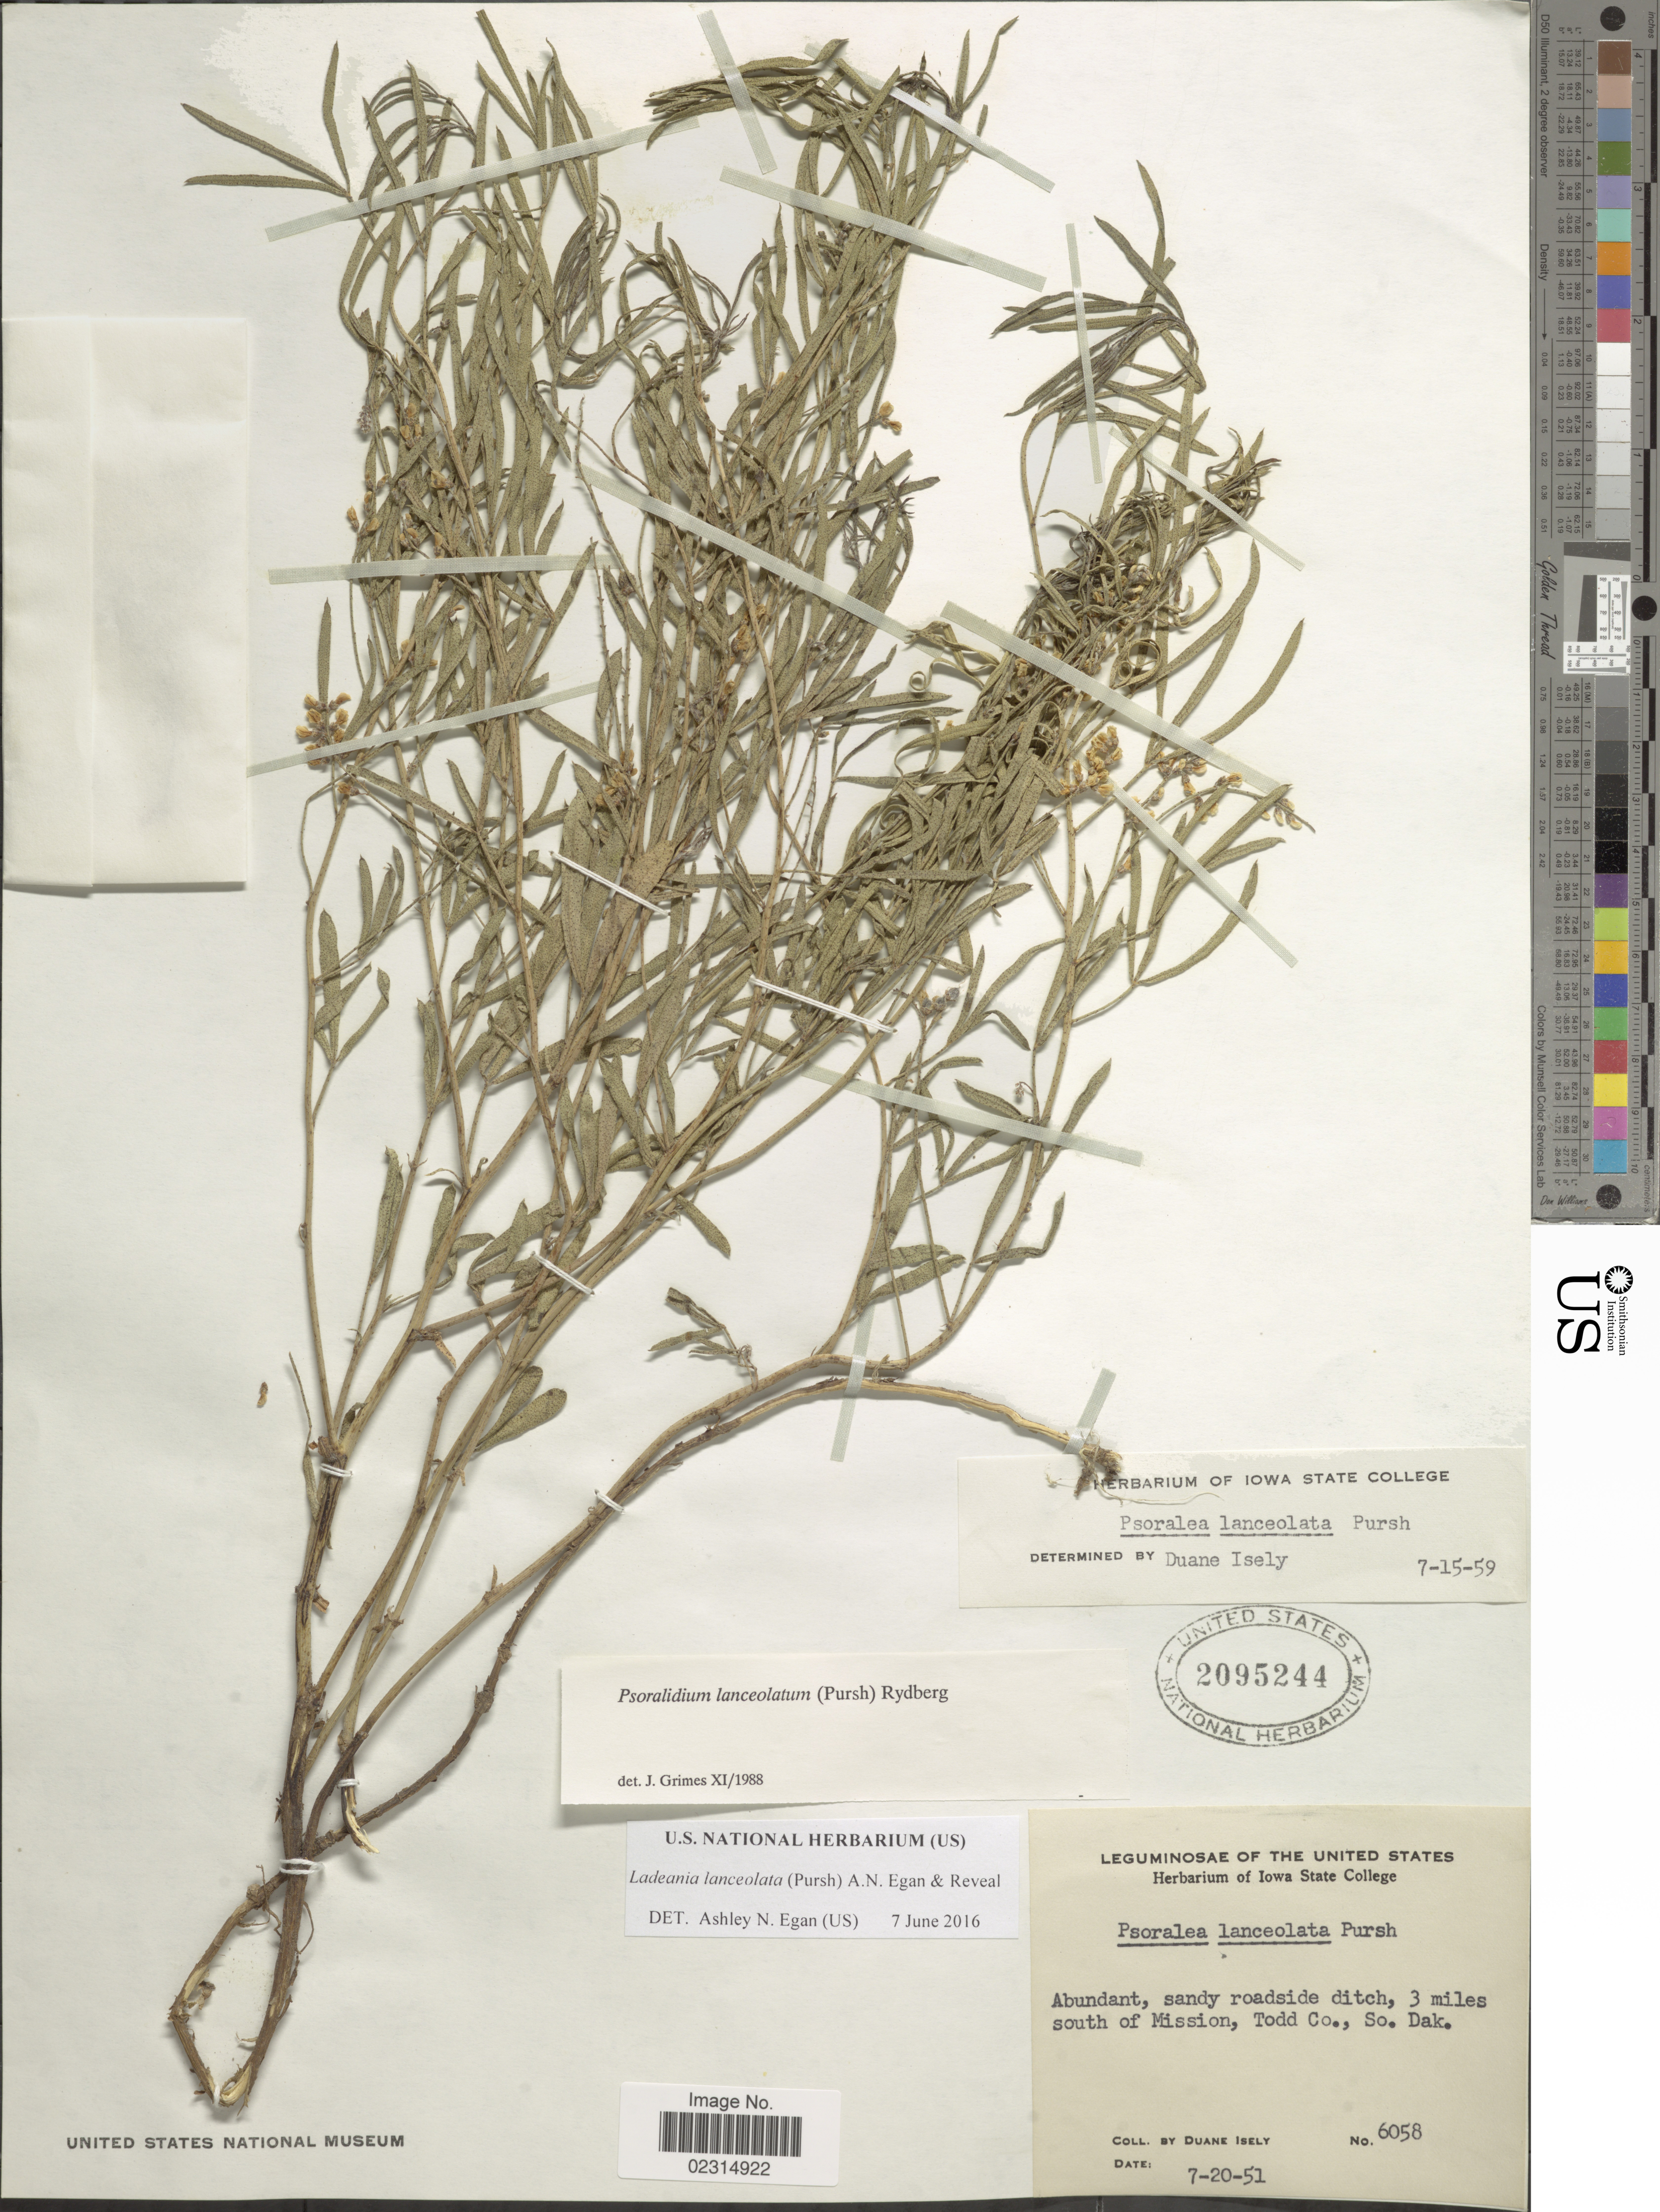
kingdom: Plantae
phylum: Tracheophyta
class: Magnoliopsida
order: Fabales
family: Fabaceae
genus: Ladeania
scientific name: Ladeania lanceolata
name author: (Pursh) A.N. Egan & Reveal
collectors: D. Isely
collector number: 6058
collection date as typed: Transcribed d/m/y: 20/7/51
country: United States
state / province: South Dakota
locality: Abundant, sandy roadside ditch, 3 miles south of Mission, Todd Co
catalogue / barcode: US 2095244